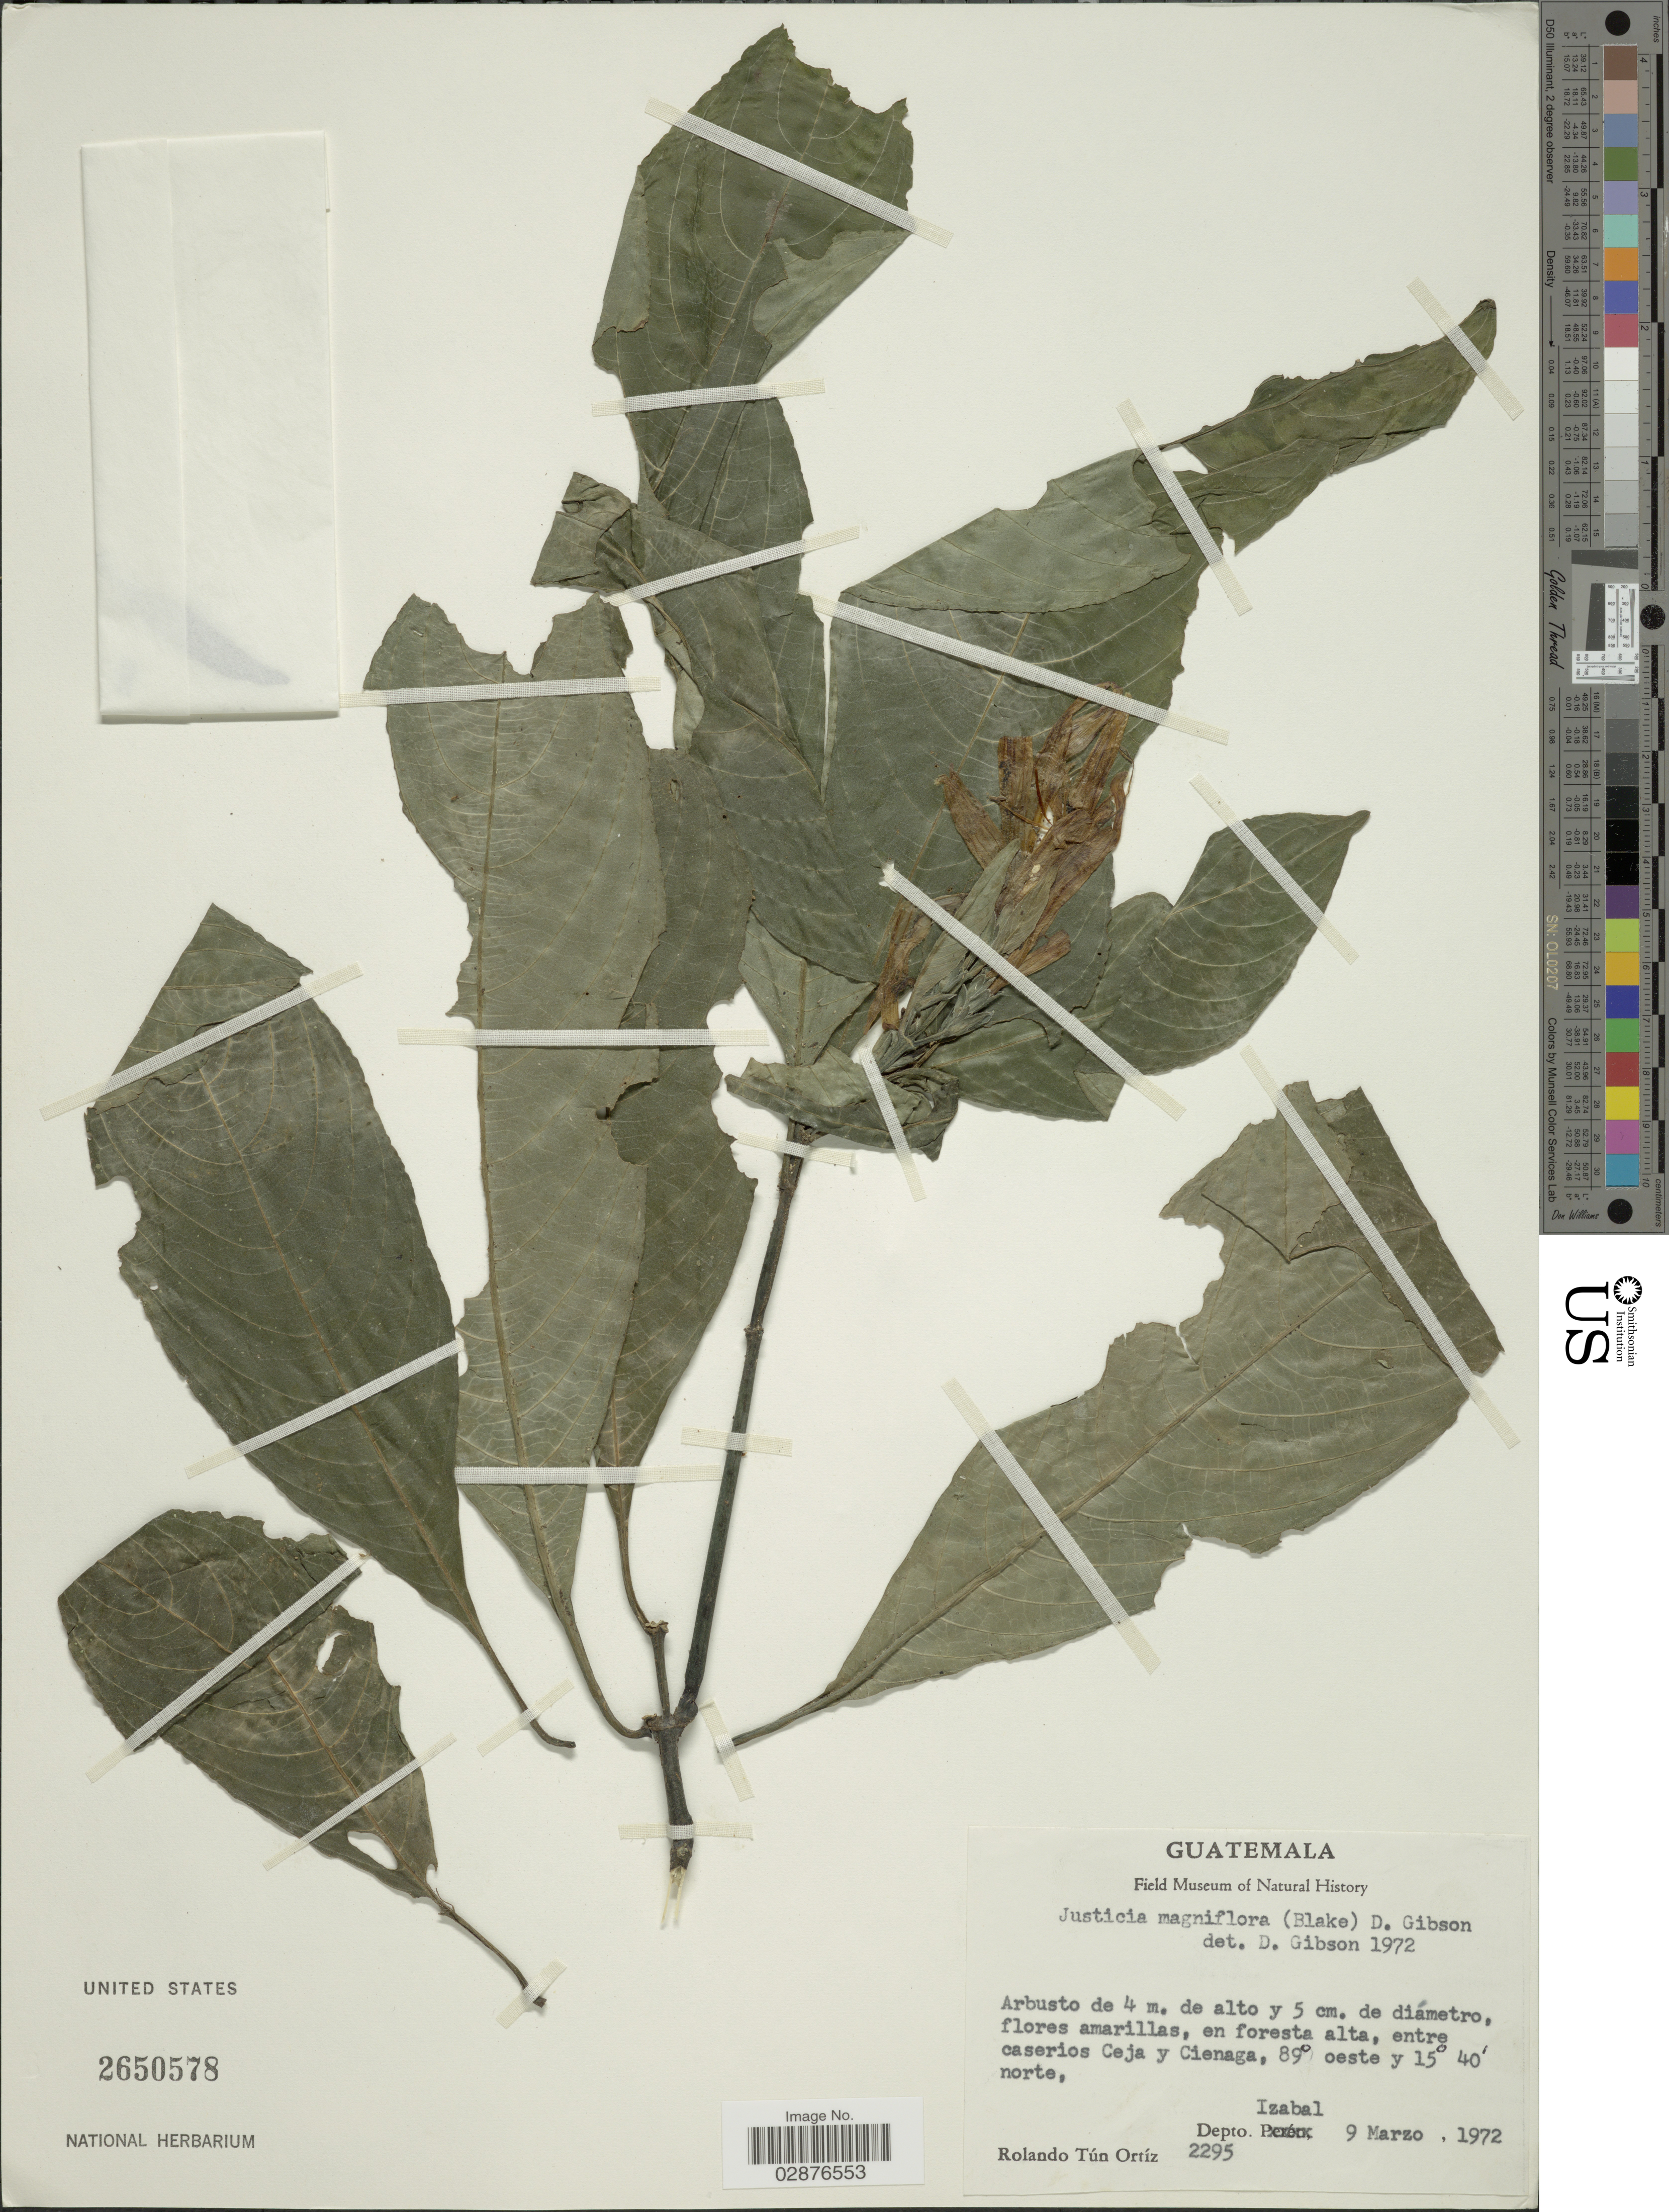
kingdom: Plantae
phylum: Tracheophyta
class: Magnoliopsida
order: Lamiales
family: Acanthaceae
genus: Justicia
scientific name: Justicia magniflora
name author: (S.F. Blake) D.N. Gibson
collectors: R. Ortiz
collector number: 2295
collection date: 1972-03-09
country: Guatemala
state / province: Izabal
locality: Entre caserios Ceja y Cienaga. Depto. Izabal.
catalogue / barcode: US 2650578